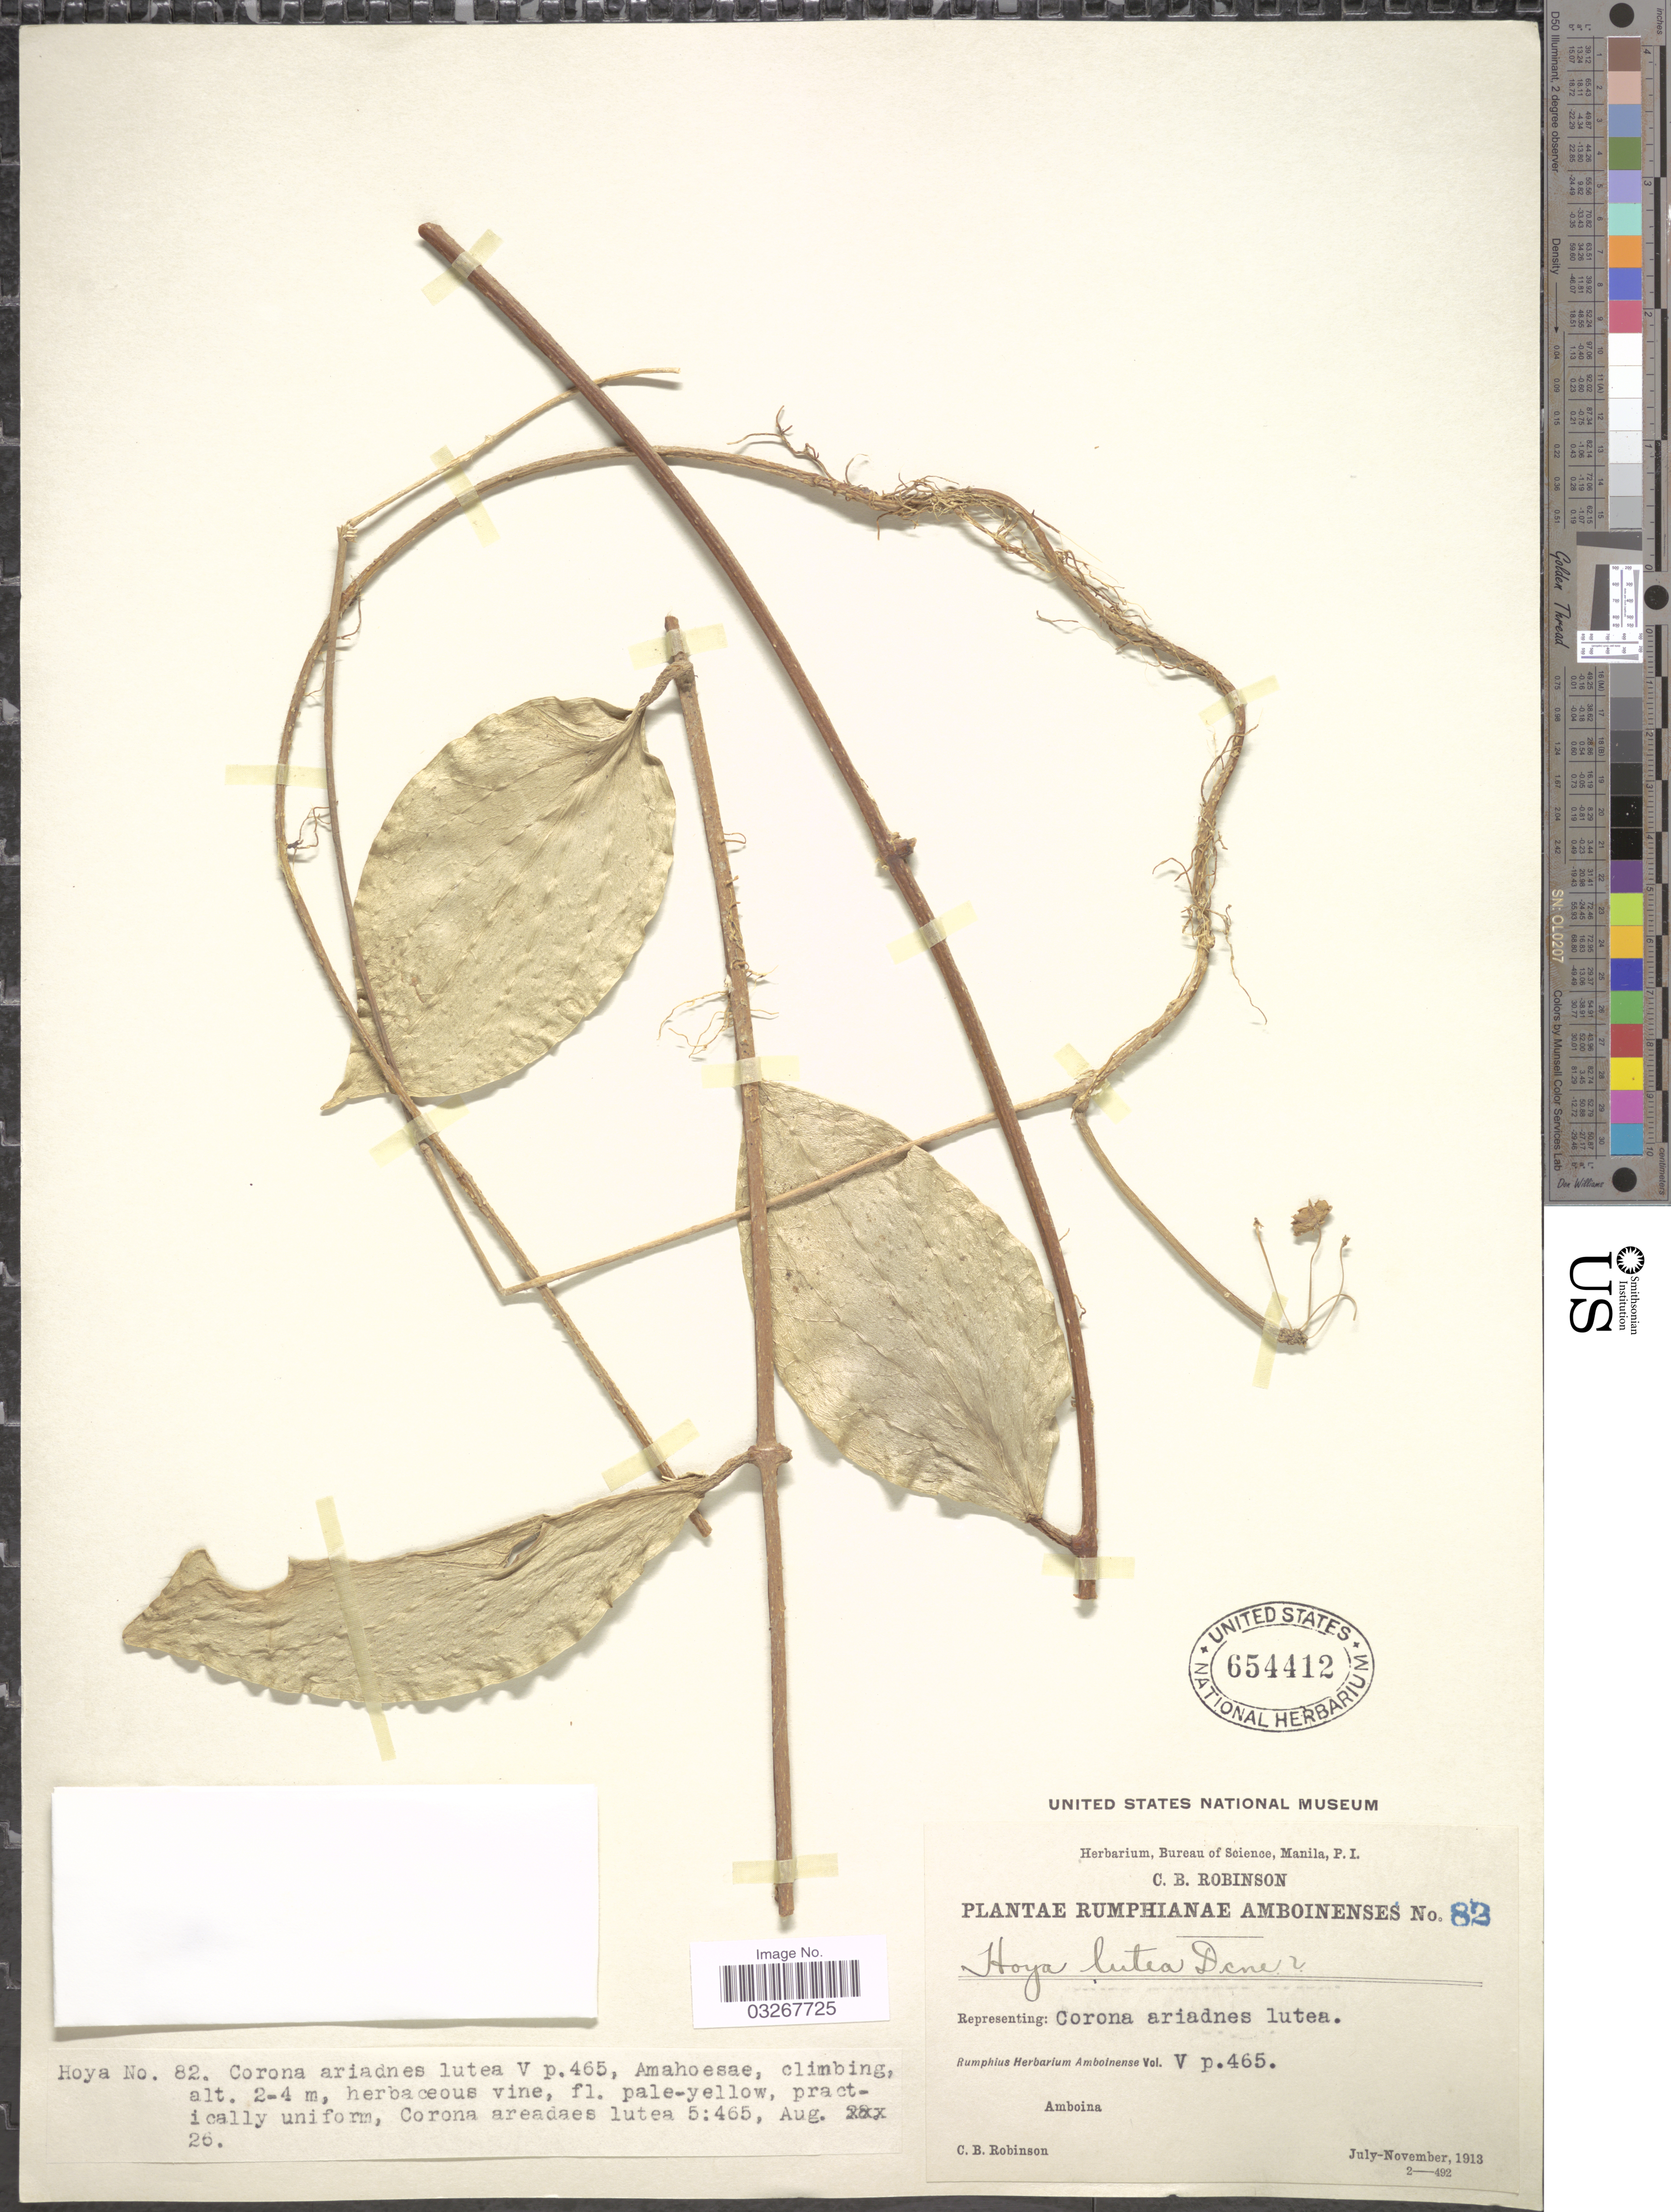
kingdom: Plantae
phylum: Tracheophyta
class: Magnoliopsida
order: Gentianales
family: Apocynaceae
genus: Hoya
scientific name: Hoya lutea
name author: Kostel.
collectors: C. Robinson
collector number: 82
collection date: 1913-08-26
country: Indonesia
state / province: Maluku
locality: Amboina. Amahoesae [unsure placement].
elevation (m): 2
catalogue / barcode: US 654412